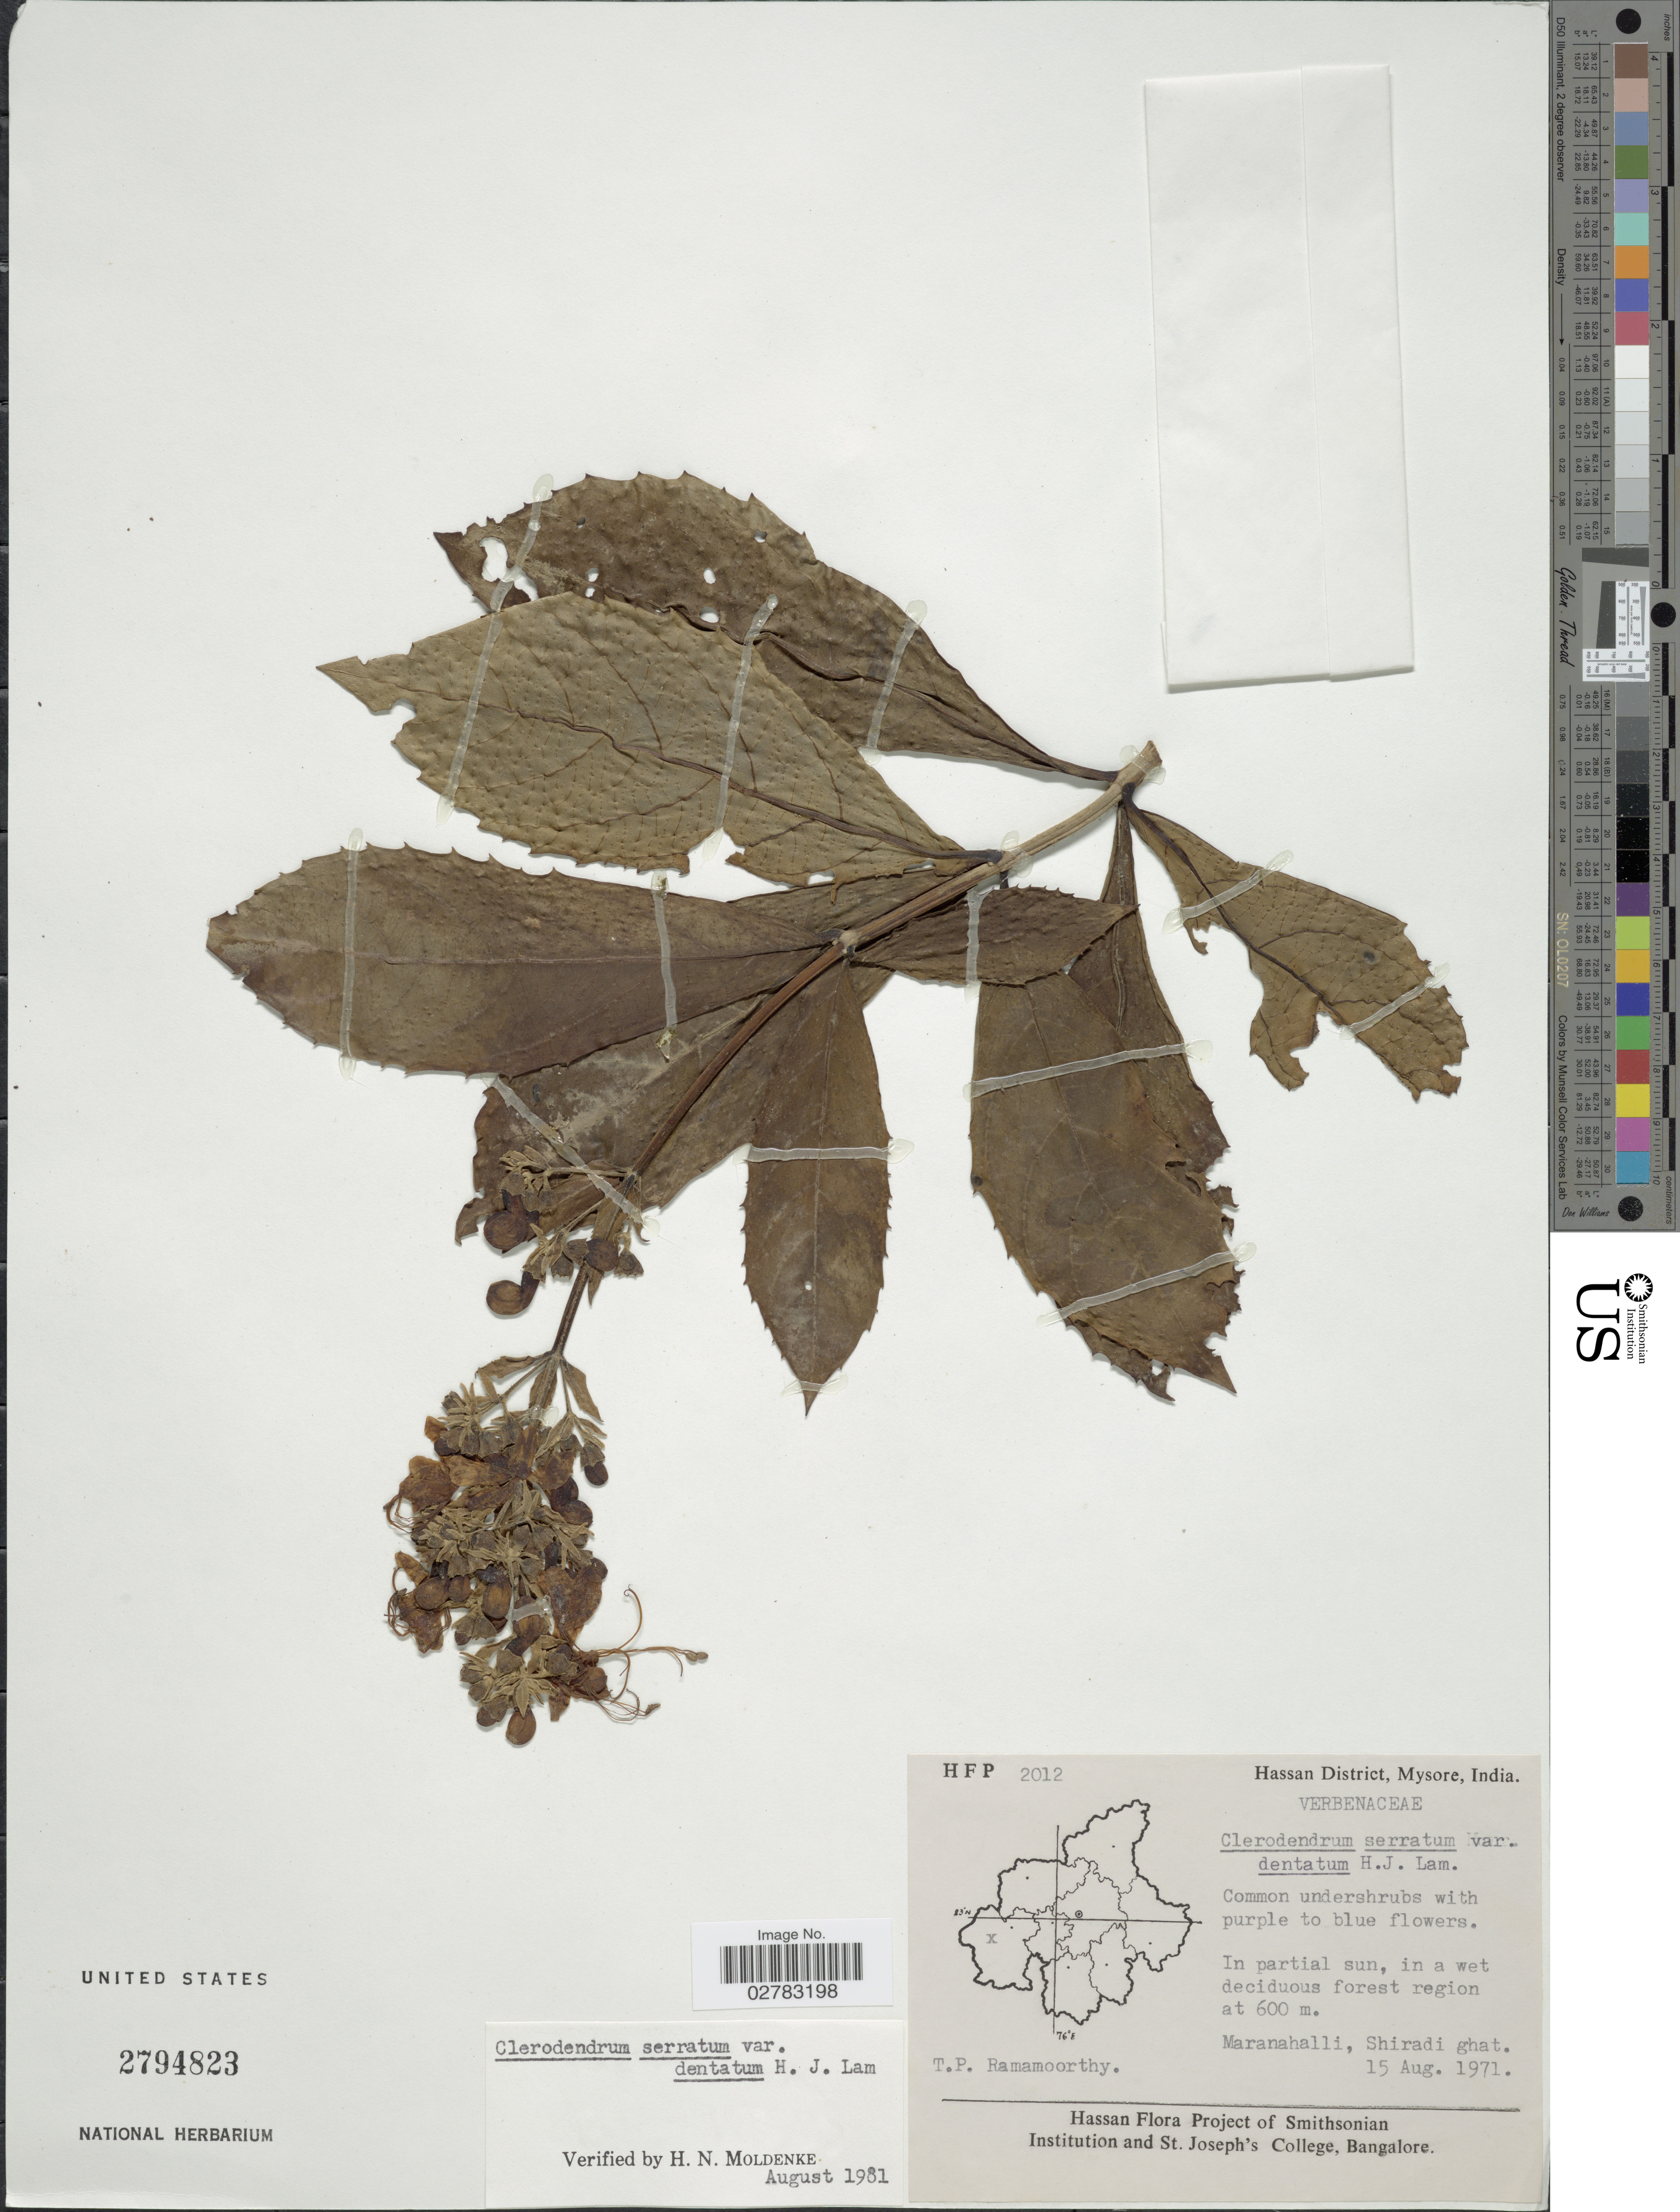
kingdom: Plantae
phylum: Tracheophyta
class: Magnoliopsida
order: Lamiales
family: Lamiaceae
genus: Clerodendrum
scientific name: Clerodendrum serratum var. dentatum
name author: H.J. Lam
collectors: T. P. Ramamoorthy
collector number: HFP2012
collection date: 1971-08-15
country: India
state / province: Karnataka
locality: Hassan District, Mysore. Maranahalli, Shiradi ghat.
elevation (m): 600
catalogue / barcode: US 2794823